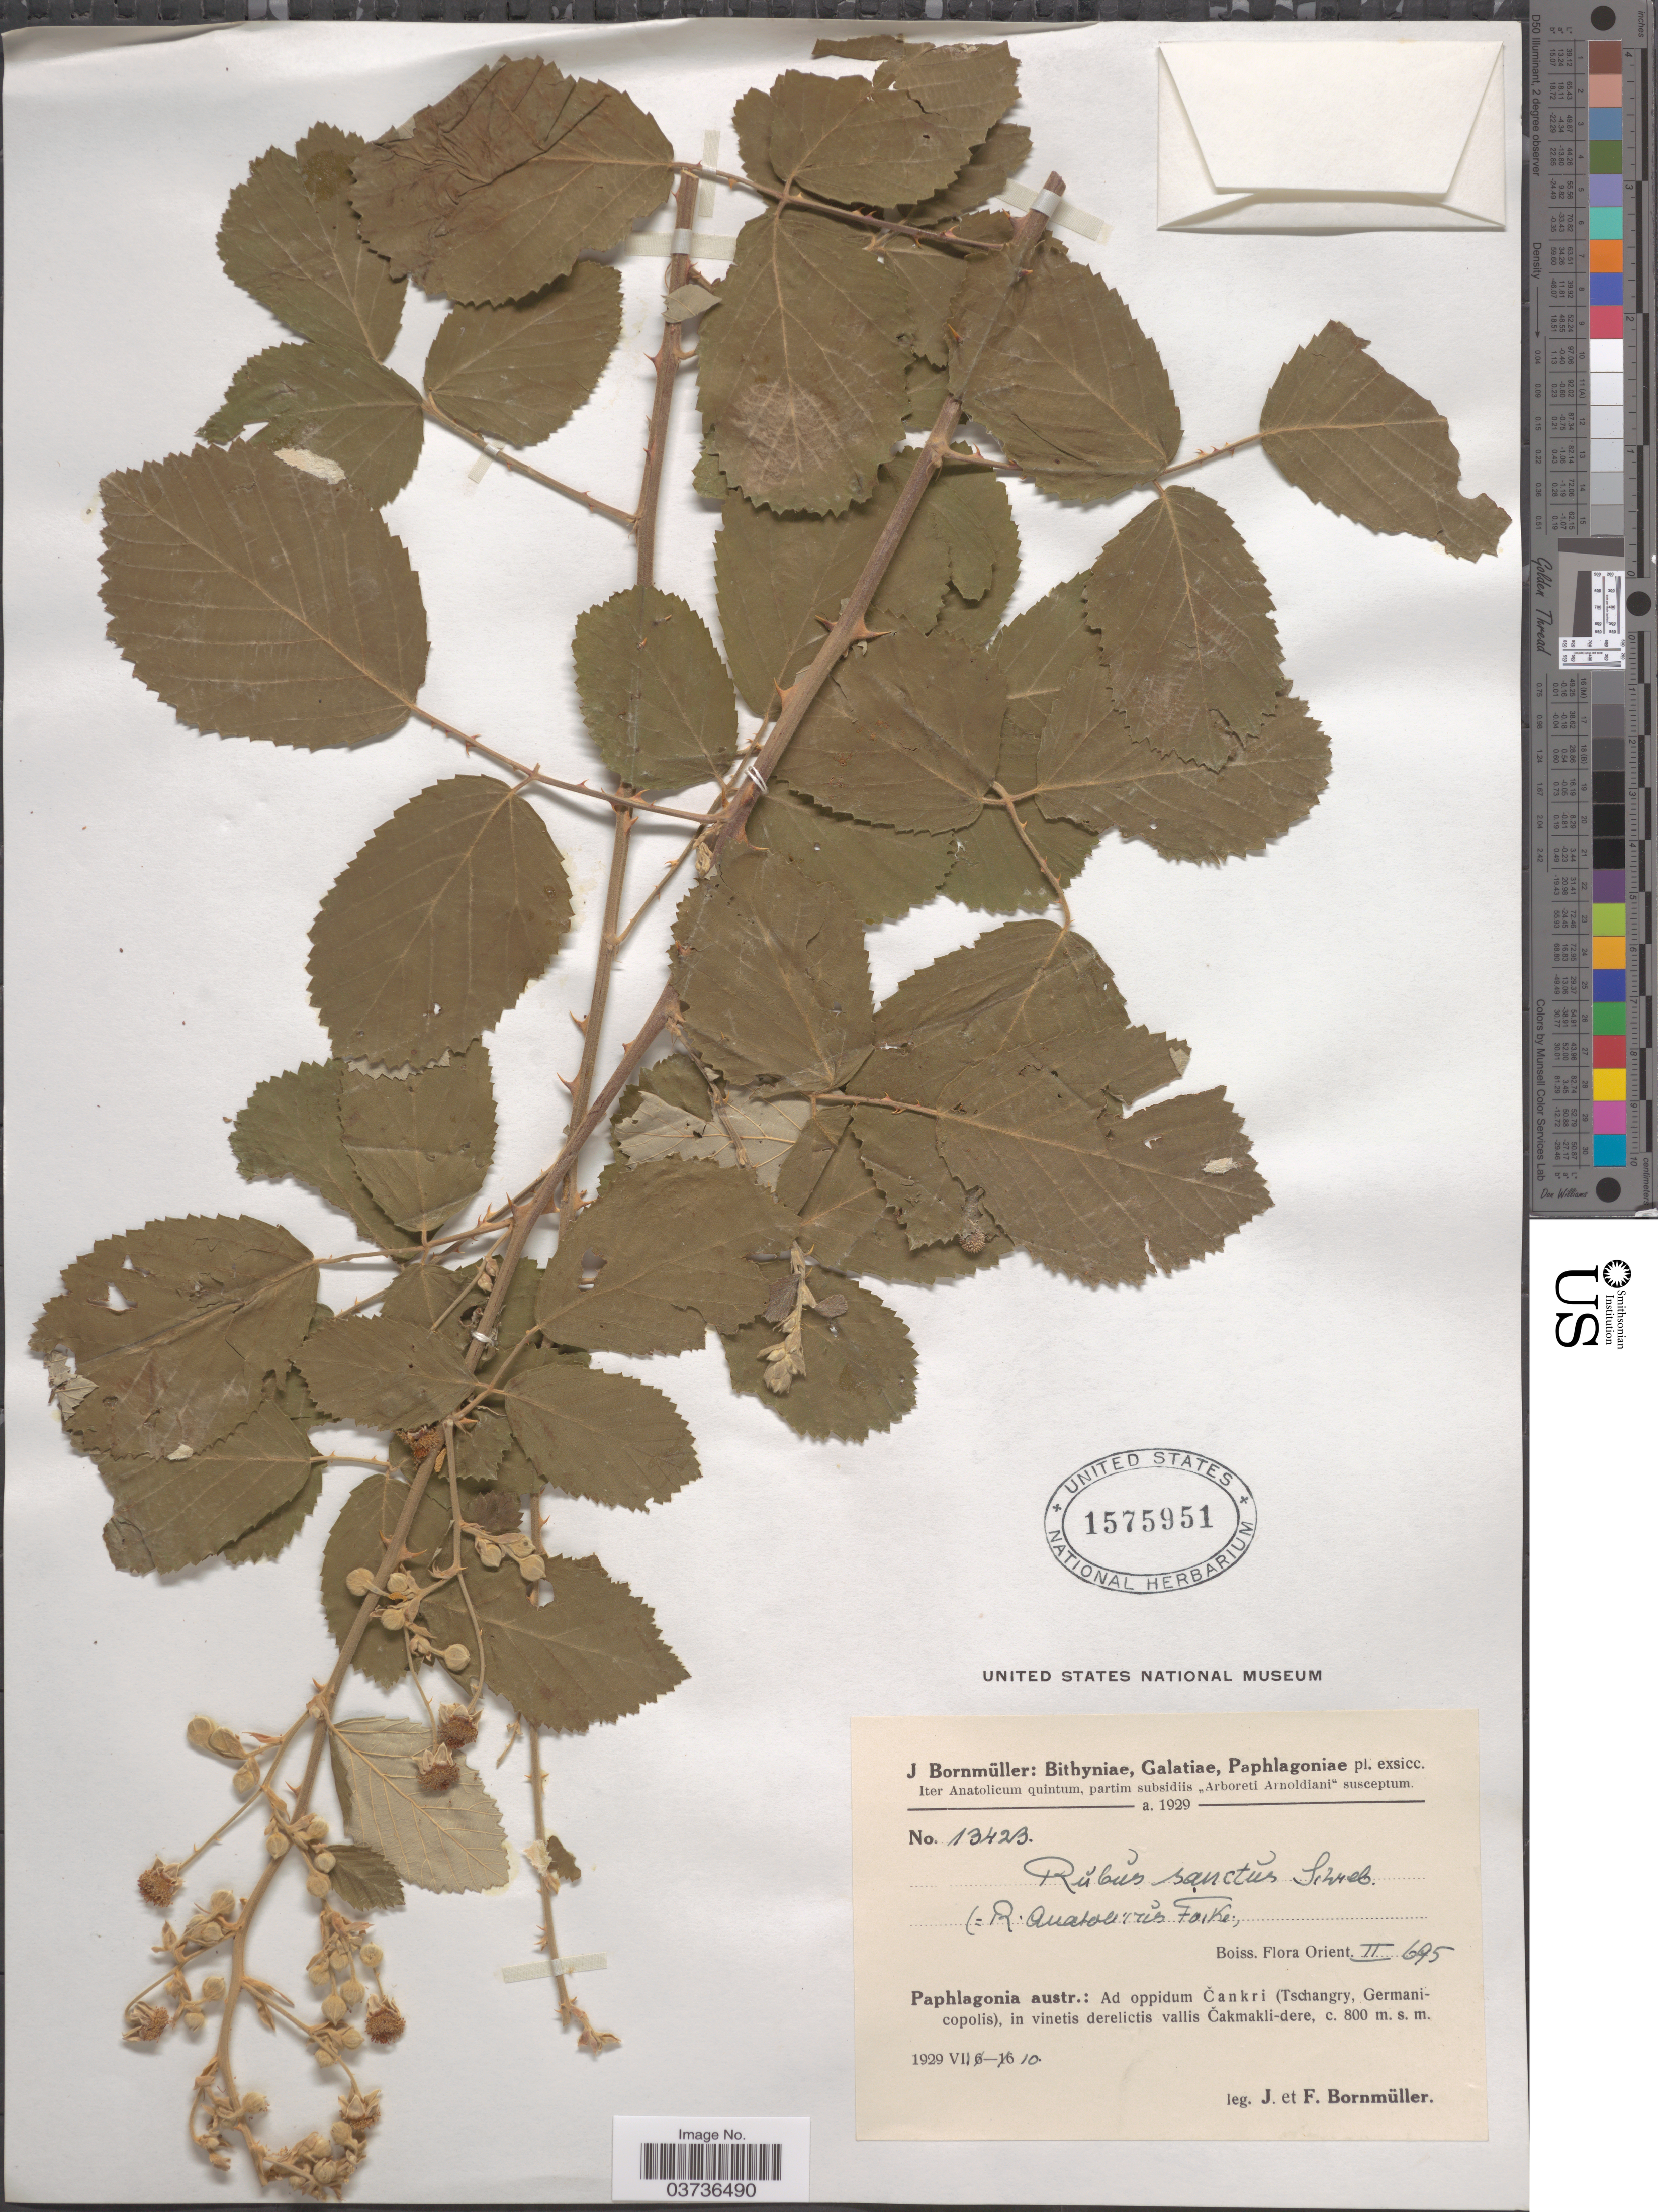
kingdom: Plantae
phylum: Tracheophyta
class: Magnoliopsida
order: Rosales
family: Rosaceae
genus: Rubus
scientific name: Rubus sanctus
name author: Schreb.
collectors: J. Bornmüller & F. Bornmüller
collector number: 13423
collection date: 1929-07-10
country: Turkey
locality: Paphlagonia austr.: Ad oppidum Čankri (Tschangry, Germanicopolis), in vinetis derelictis vallis Čakmakli-dere.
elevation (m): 800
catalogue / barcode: US 1575951